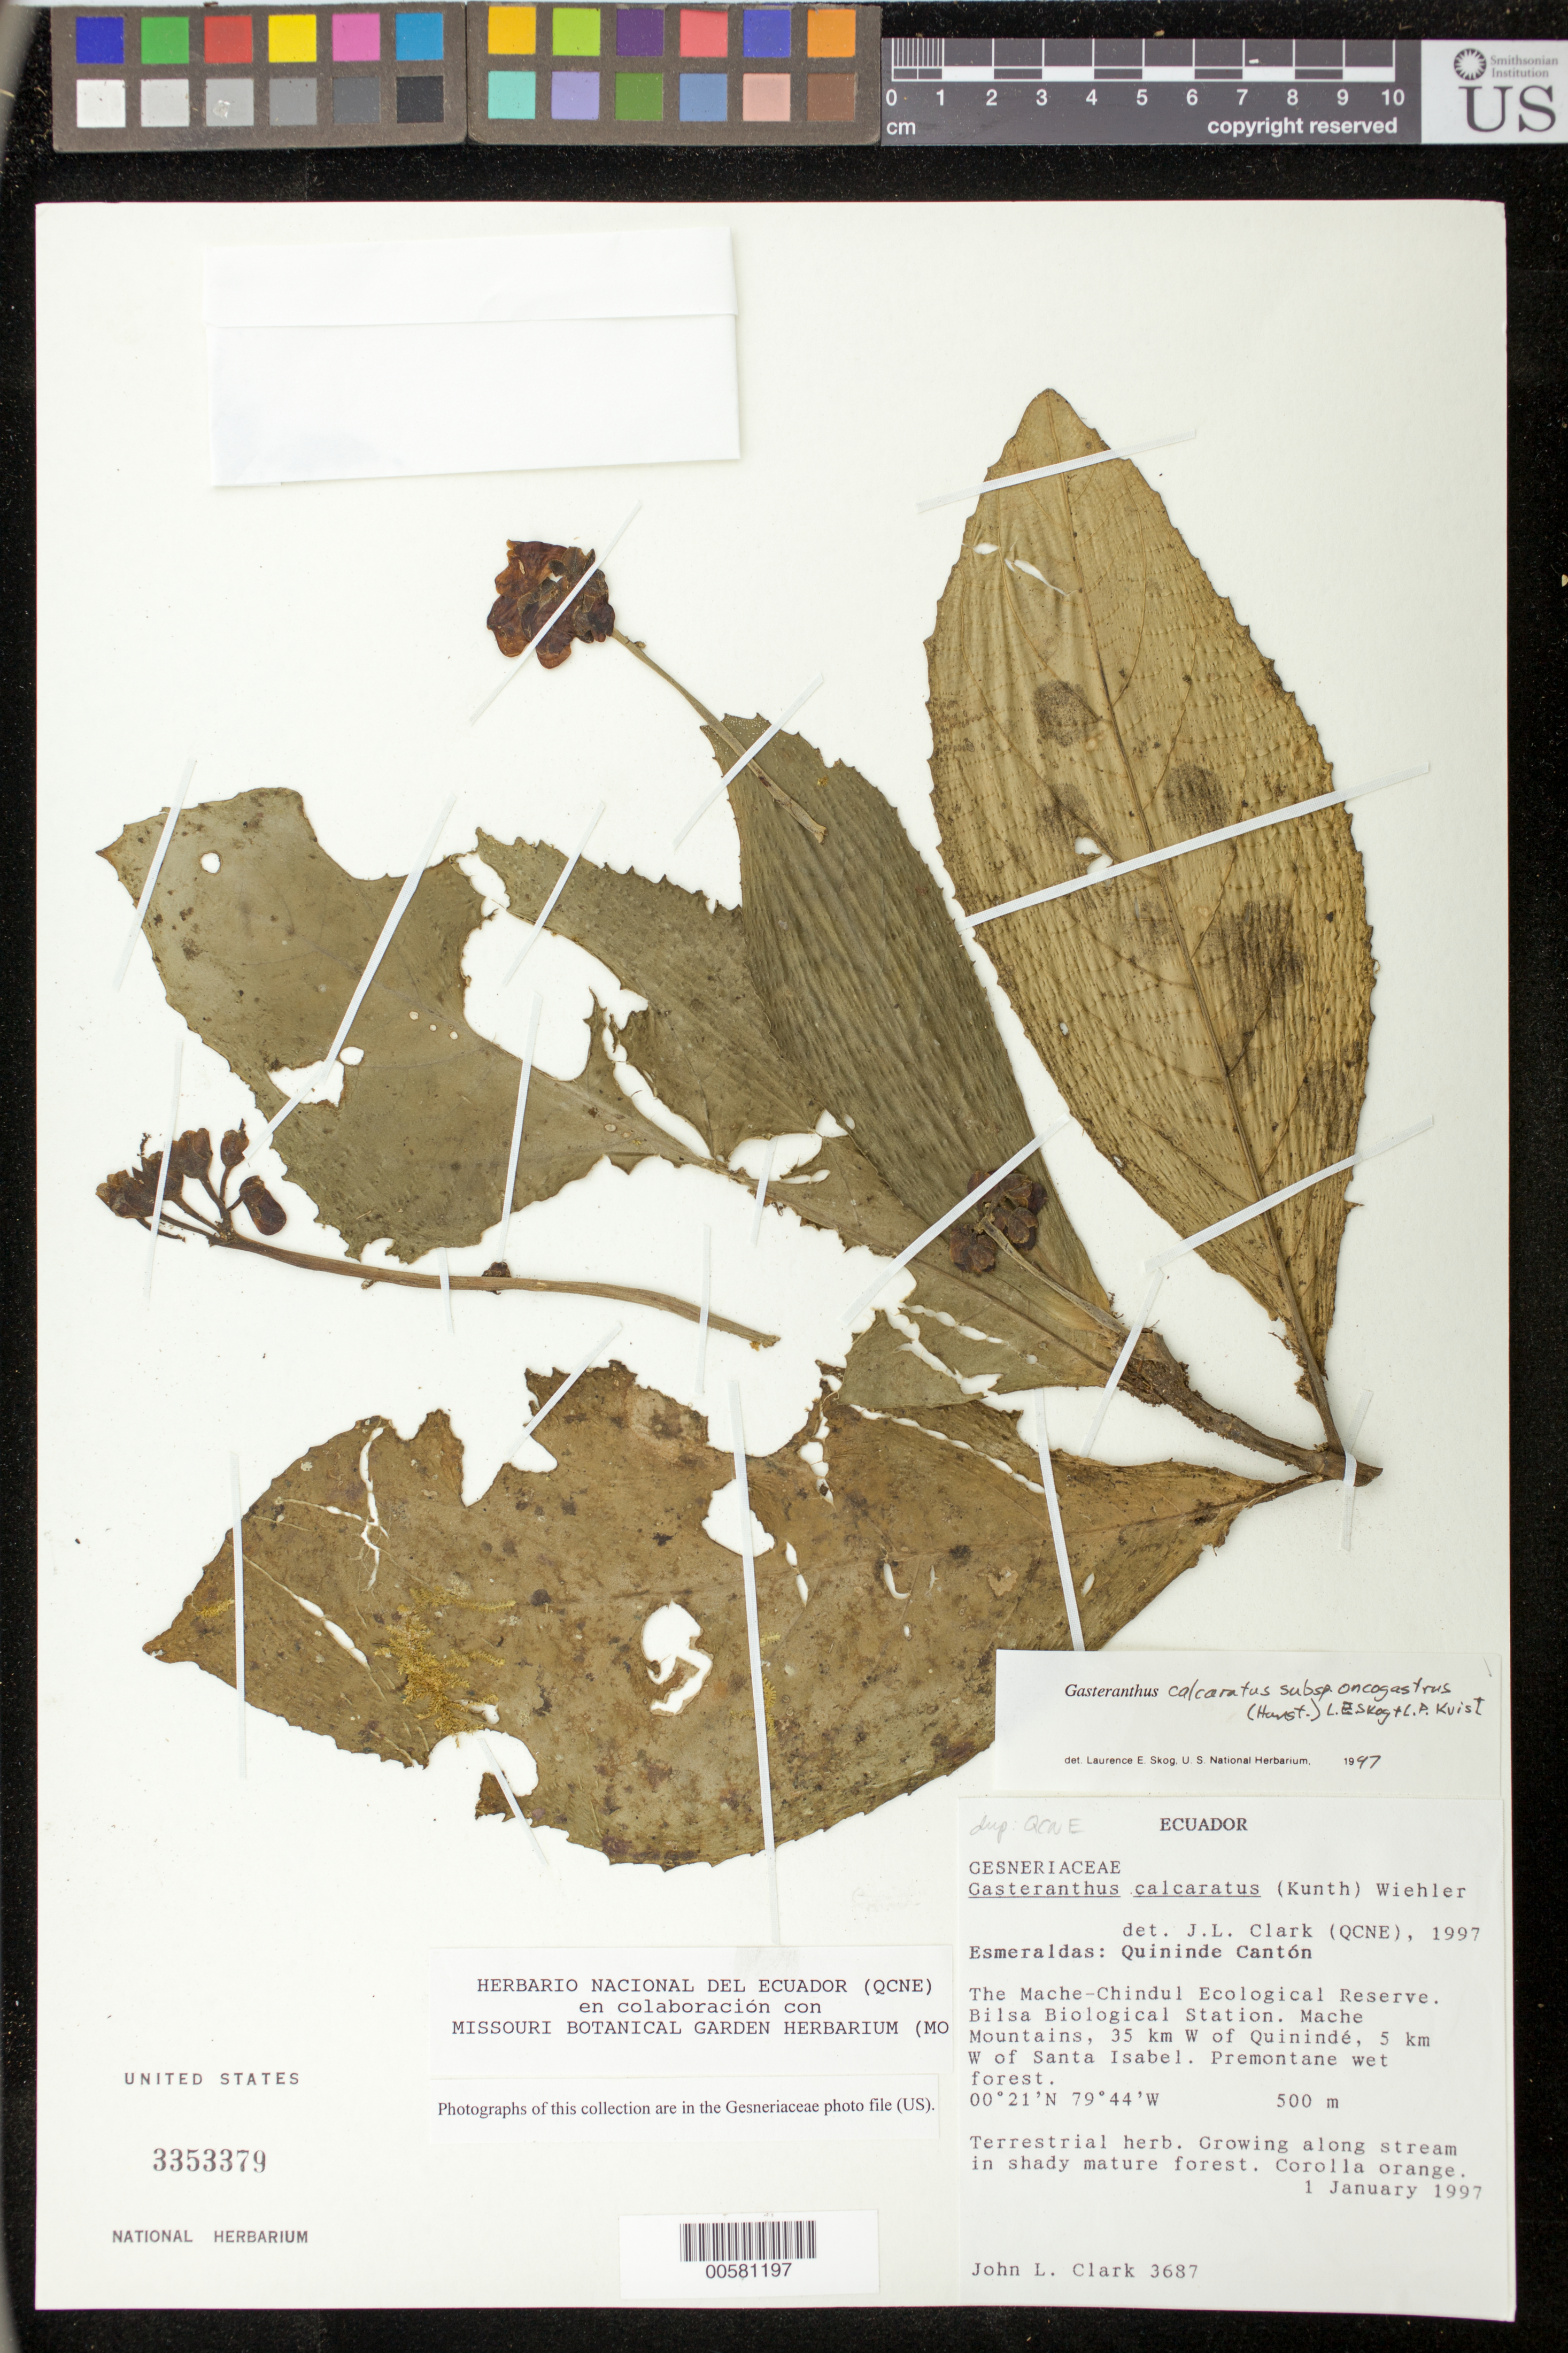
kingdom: Plantae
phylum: Tracheophyta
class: Magnoliopsida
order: Lamiales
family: Gesneriaceae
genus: Sinningia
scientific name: Sinningia incarnata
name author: (Aubl.) D.L. Denham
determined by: Skog, Laurence E.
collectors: J. L. Clark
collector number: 3687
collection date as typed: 01 Jan 1997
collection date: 1997-01-01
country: Ecuador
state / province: Esmeraldas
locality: Quininde Cantón. Mache-Chindul Ecological Reserve, Bilsa Biological Station, Mache Mountains, 35 km W of Quinindé, 5 km W of Santa Isabel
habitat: Premontane wet forest; growing along stream in shady mature forest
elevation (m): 500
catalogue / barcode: US 3353379